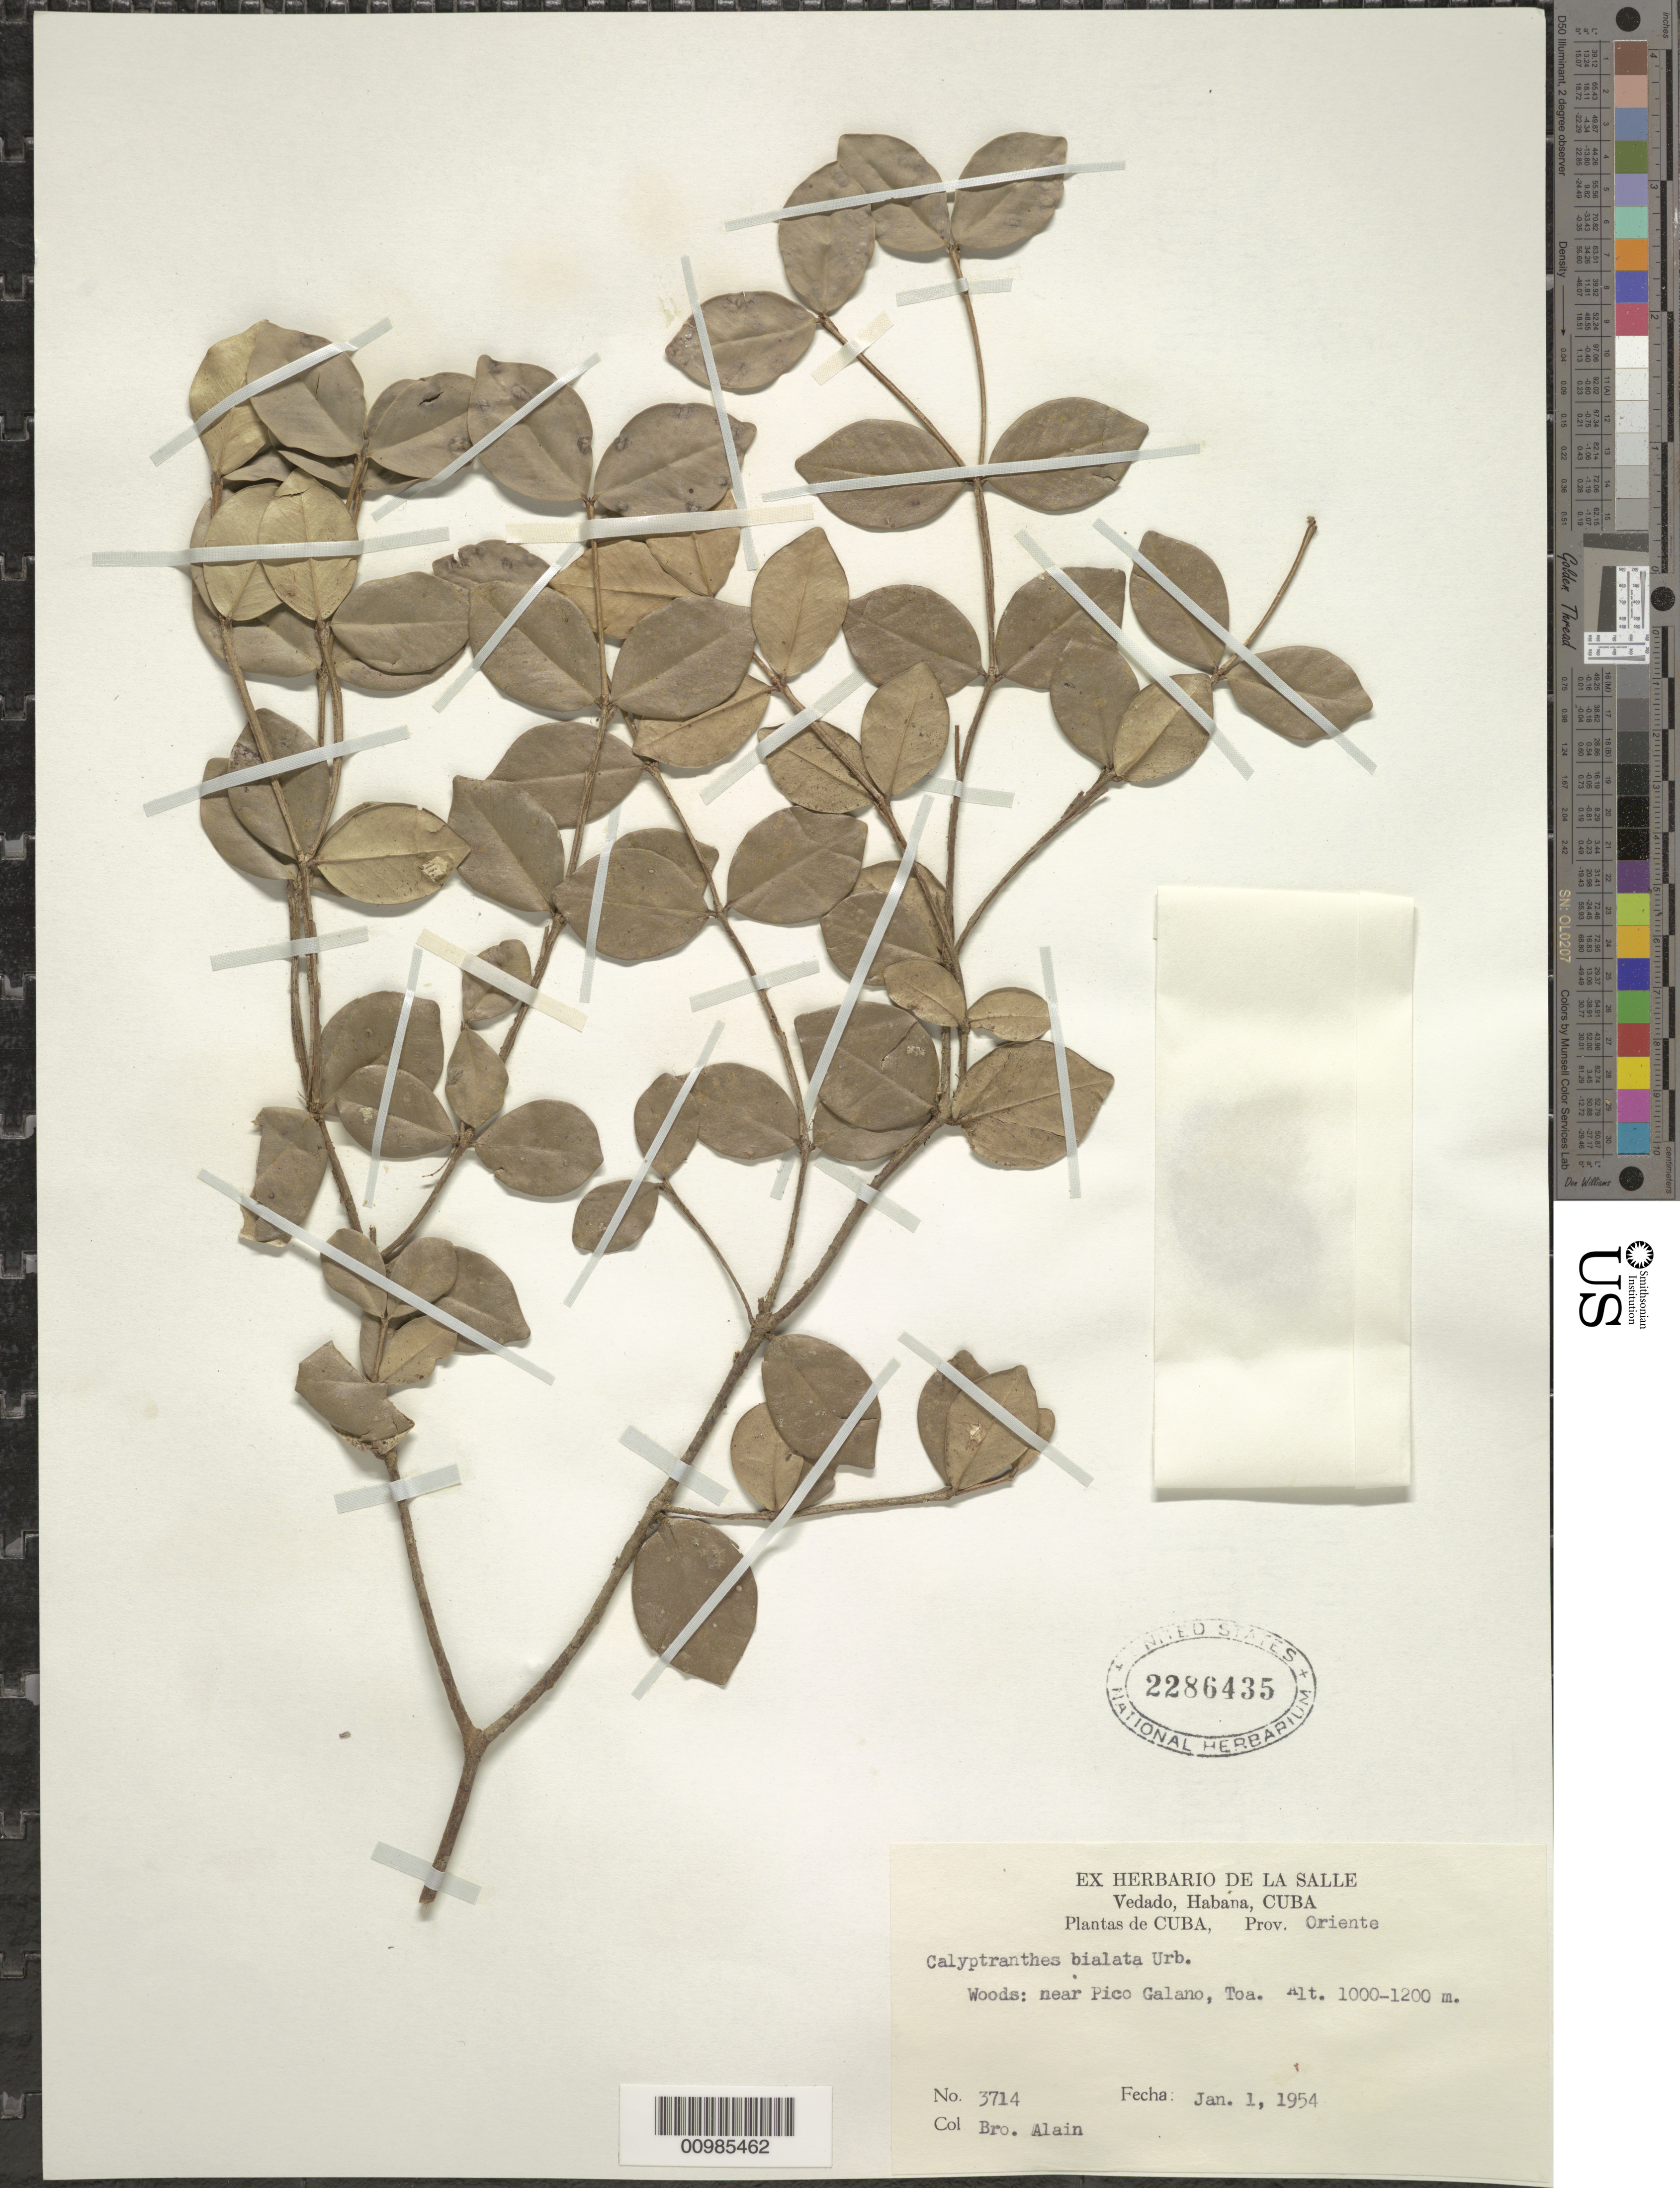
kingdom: Plantae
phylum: Tracheophyta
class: Magnoliopsida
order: Myrtales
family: Myrtaceae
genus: Myrcia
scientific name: Myrcia bialata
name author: (Urb.) Z. Acosta & K. Samra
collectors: A. H. Liogier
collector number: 3714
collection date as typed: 01 Jan 1954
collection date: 1954-01-01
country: Cuba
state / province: Oriente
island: Cuba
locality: Near Pico Galano, Toa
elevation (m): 1000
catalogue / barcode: US 2286435